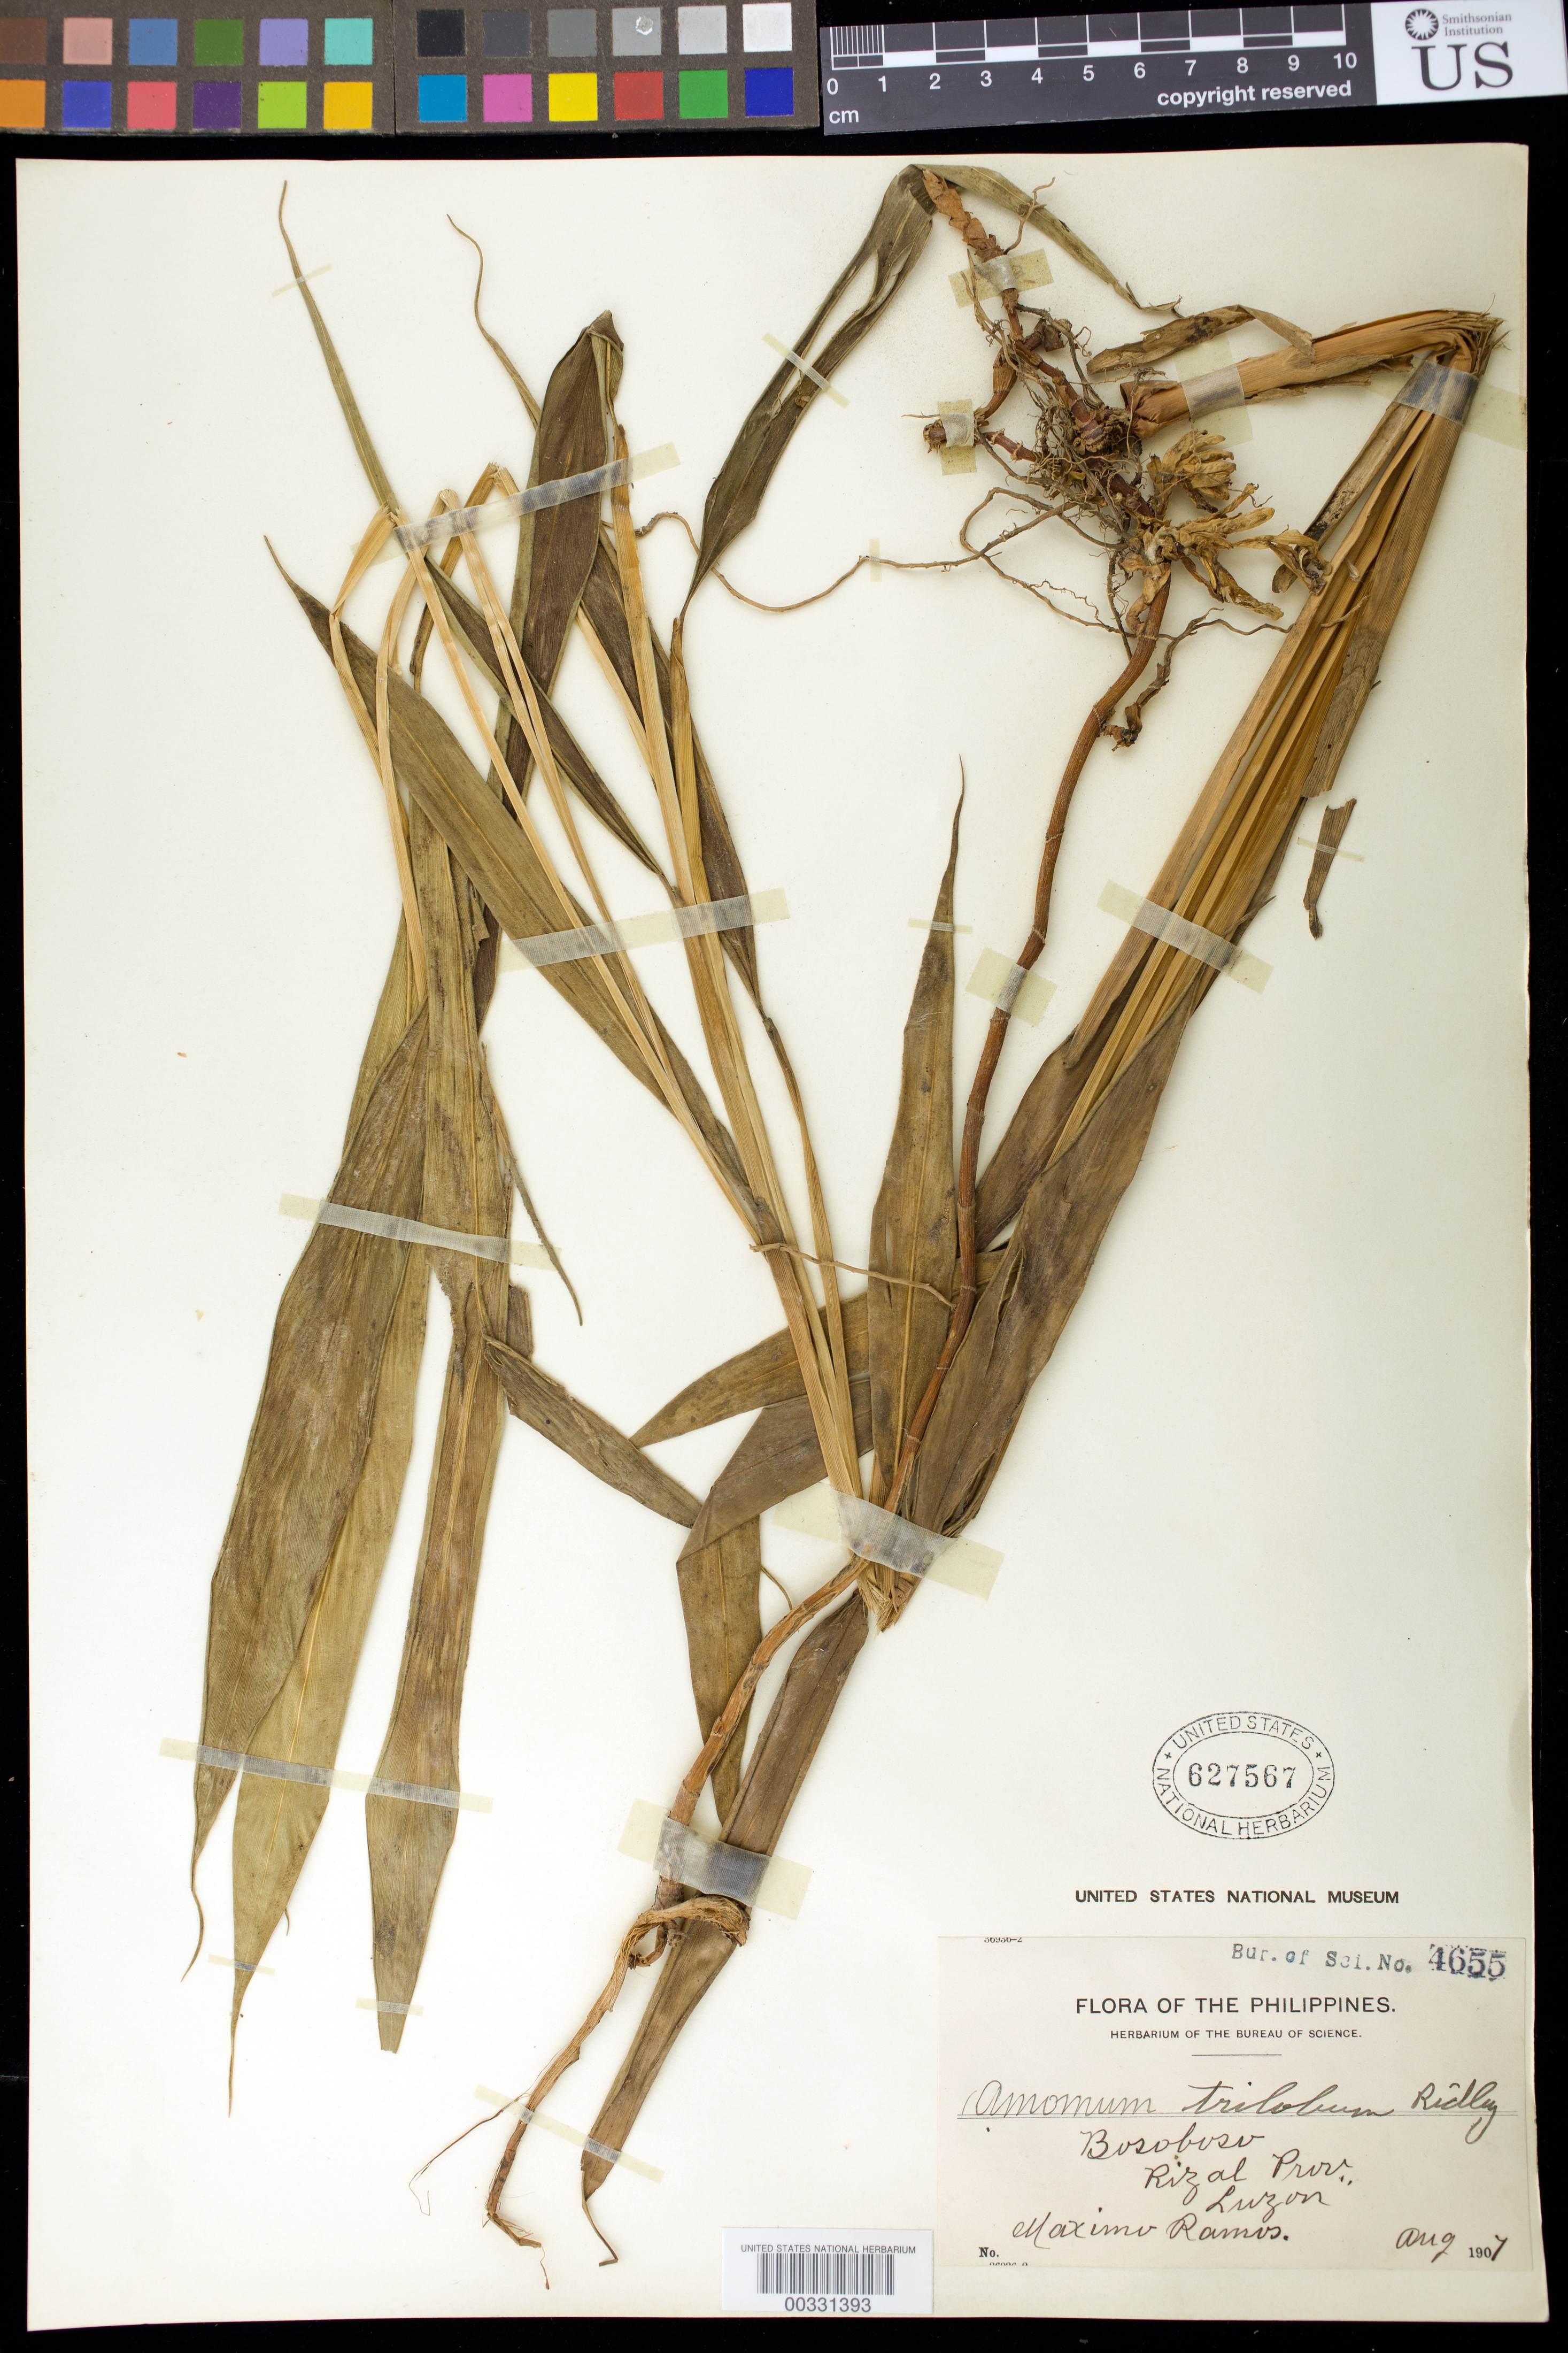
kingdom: Plantae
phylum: Tracheophyta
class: Liliopsida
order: Zingiberales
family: Zingiberaceae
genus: Wurfbainia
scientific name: Wurfbainia hedyosma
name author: (I.M. Turner) Škornick. & A.D. Poulsen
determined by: Docot, Rudolph Valentino A.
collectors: M. Ramos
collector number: Bur. Sci. 4655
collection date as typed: Aug 1907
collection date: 1907-08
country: Philippines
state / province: Calabarzon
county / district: Rizal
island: Luzon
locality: Bosoboso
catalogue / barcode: US 627567